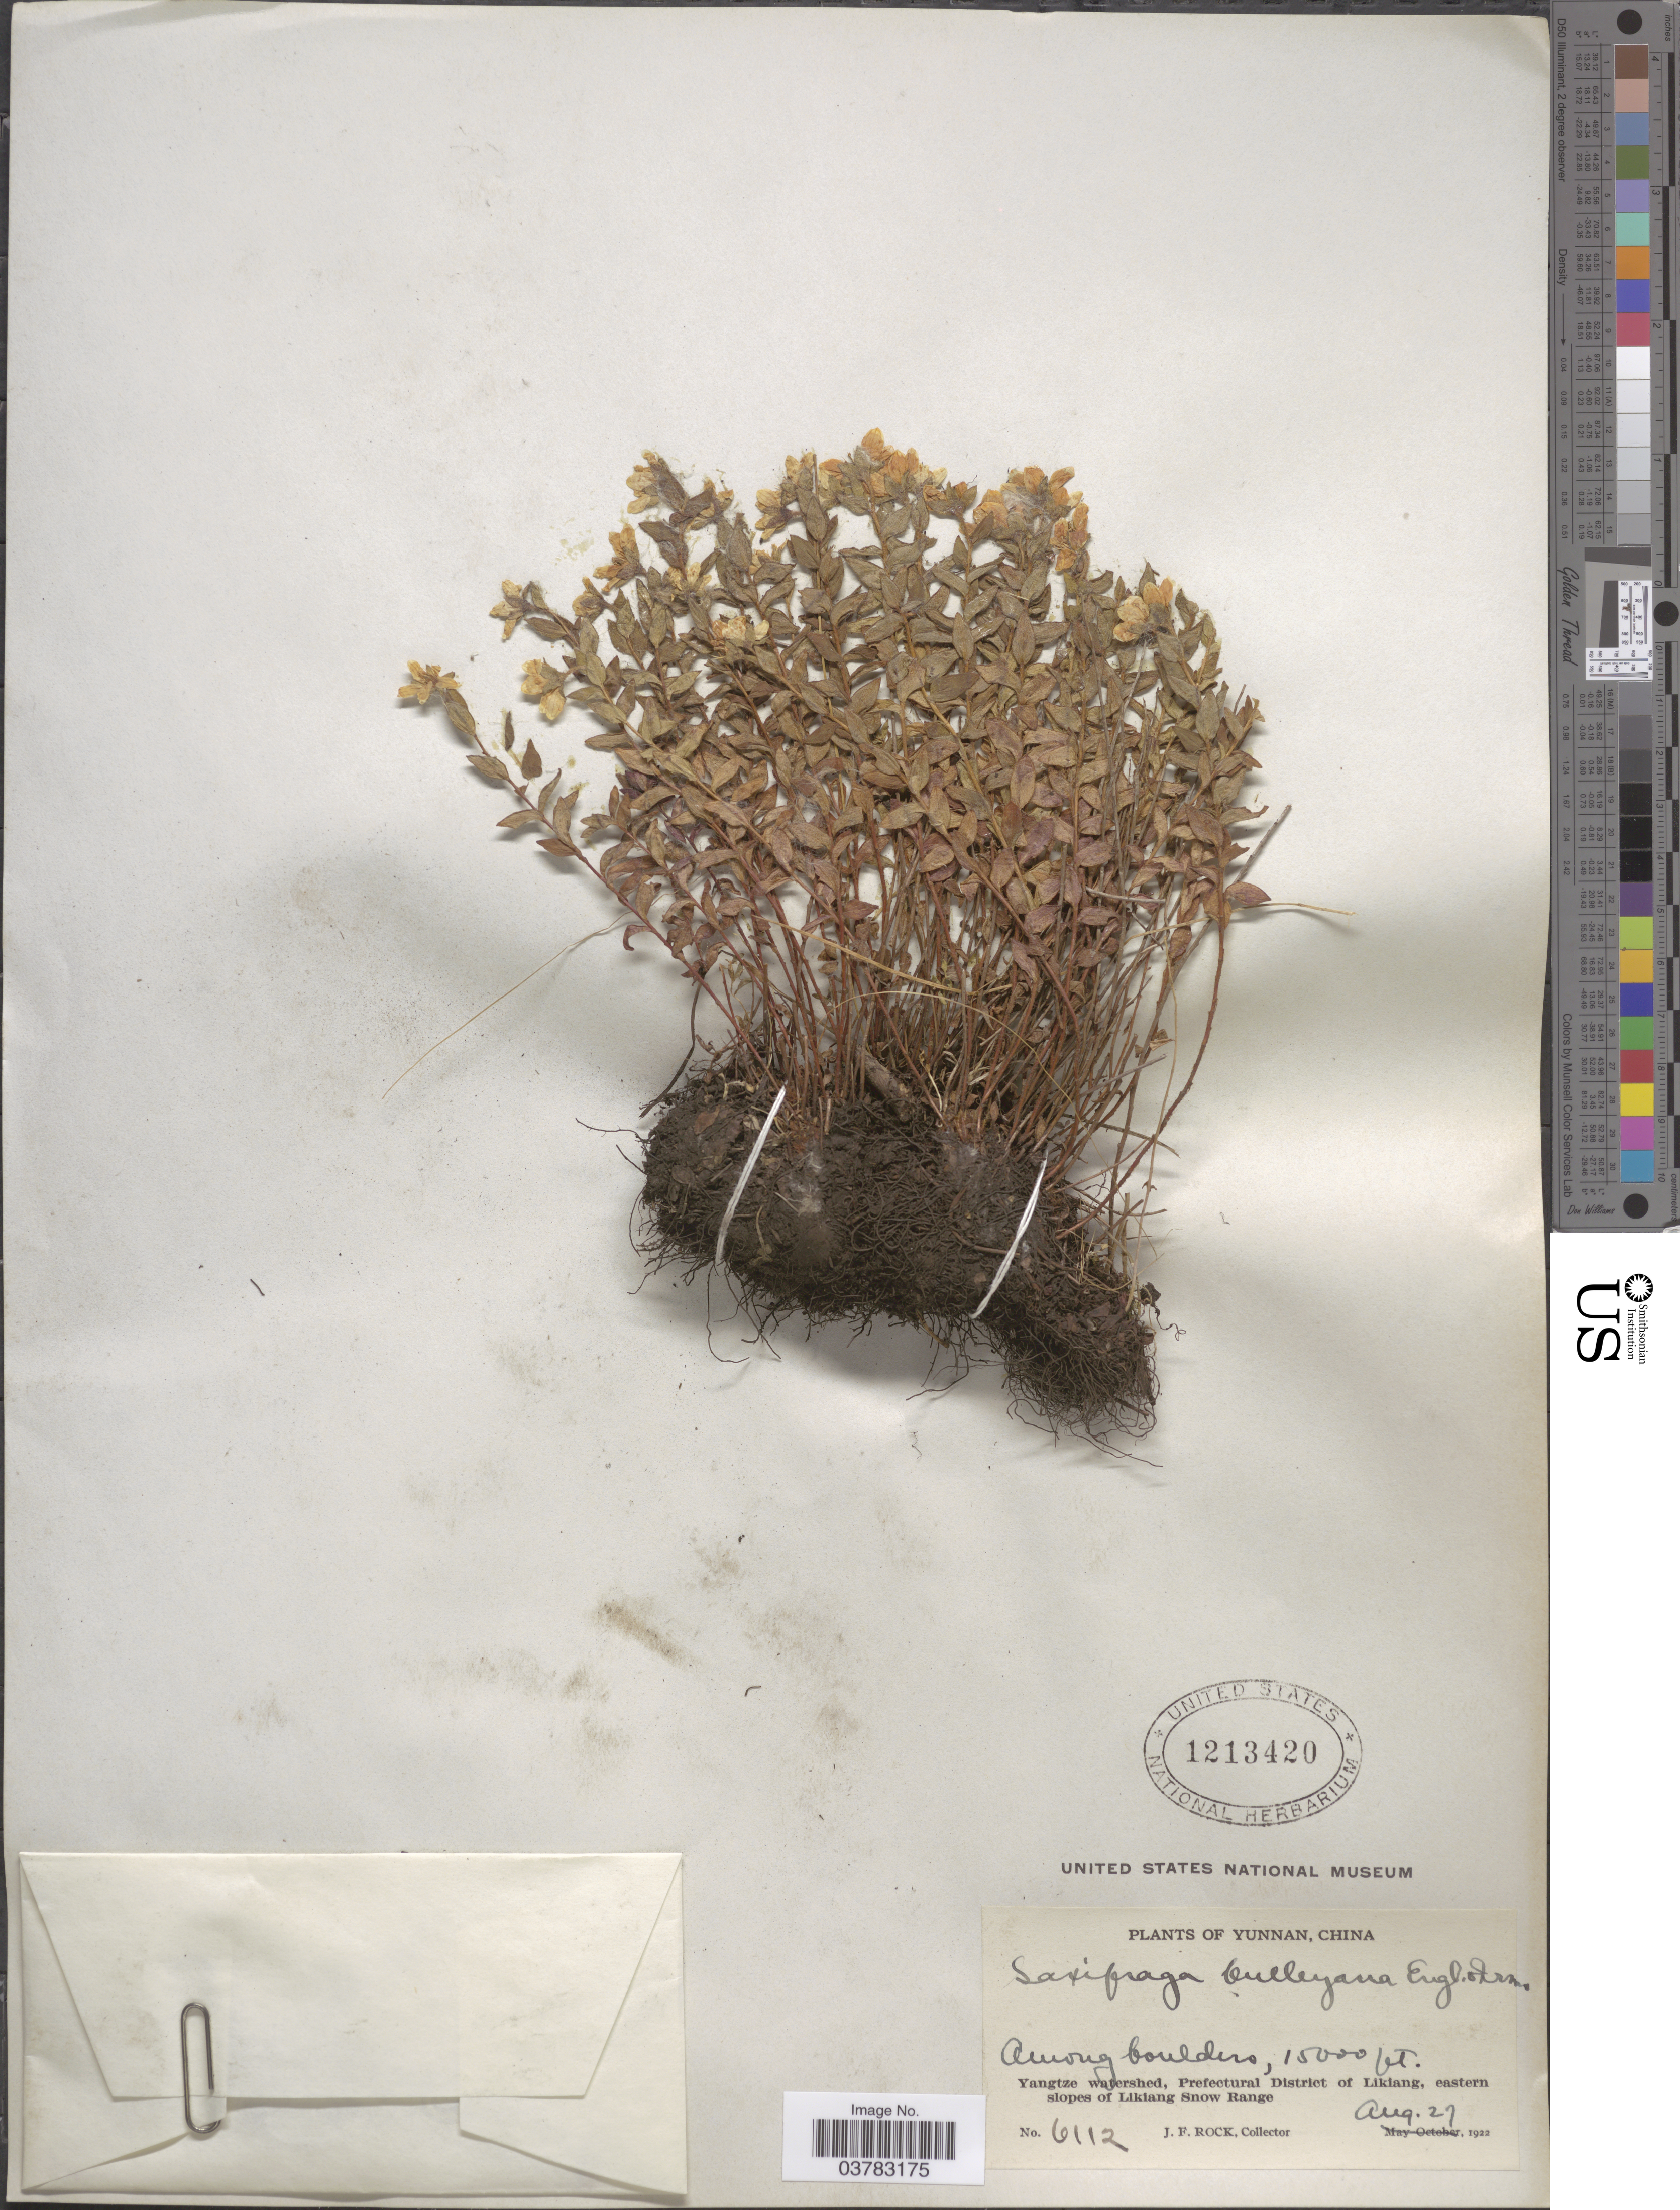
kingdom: Plantae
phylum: Tracheophyta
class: Magnoliopsida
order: Saxifragales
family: Saxifragaceae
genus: Saxifraga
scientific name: Saxifraga bulleyana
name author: Engl. & Irmsch.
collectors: J. Rock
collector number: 6112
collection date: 1922-08-27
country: China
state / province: Yunnan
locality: Among boulders. Yangtze watershed, Prefectural District of Likiang, eastern slopes of Likiang Snow Range.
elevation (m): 4572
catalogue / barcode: US 1213420